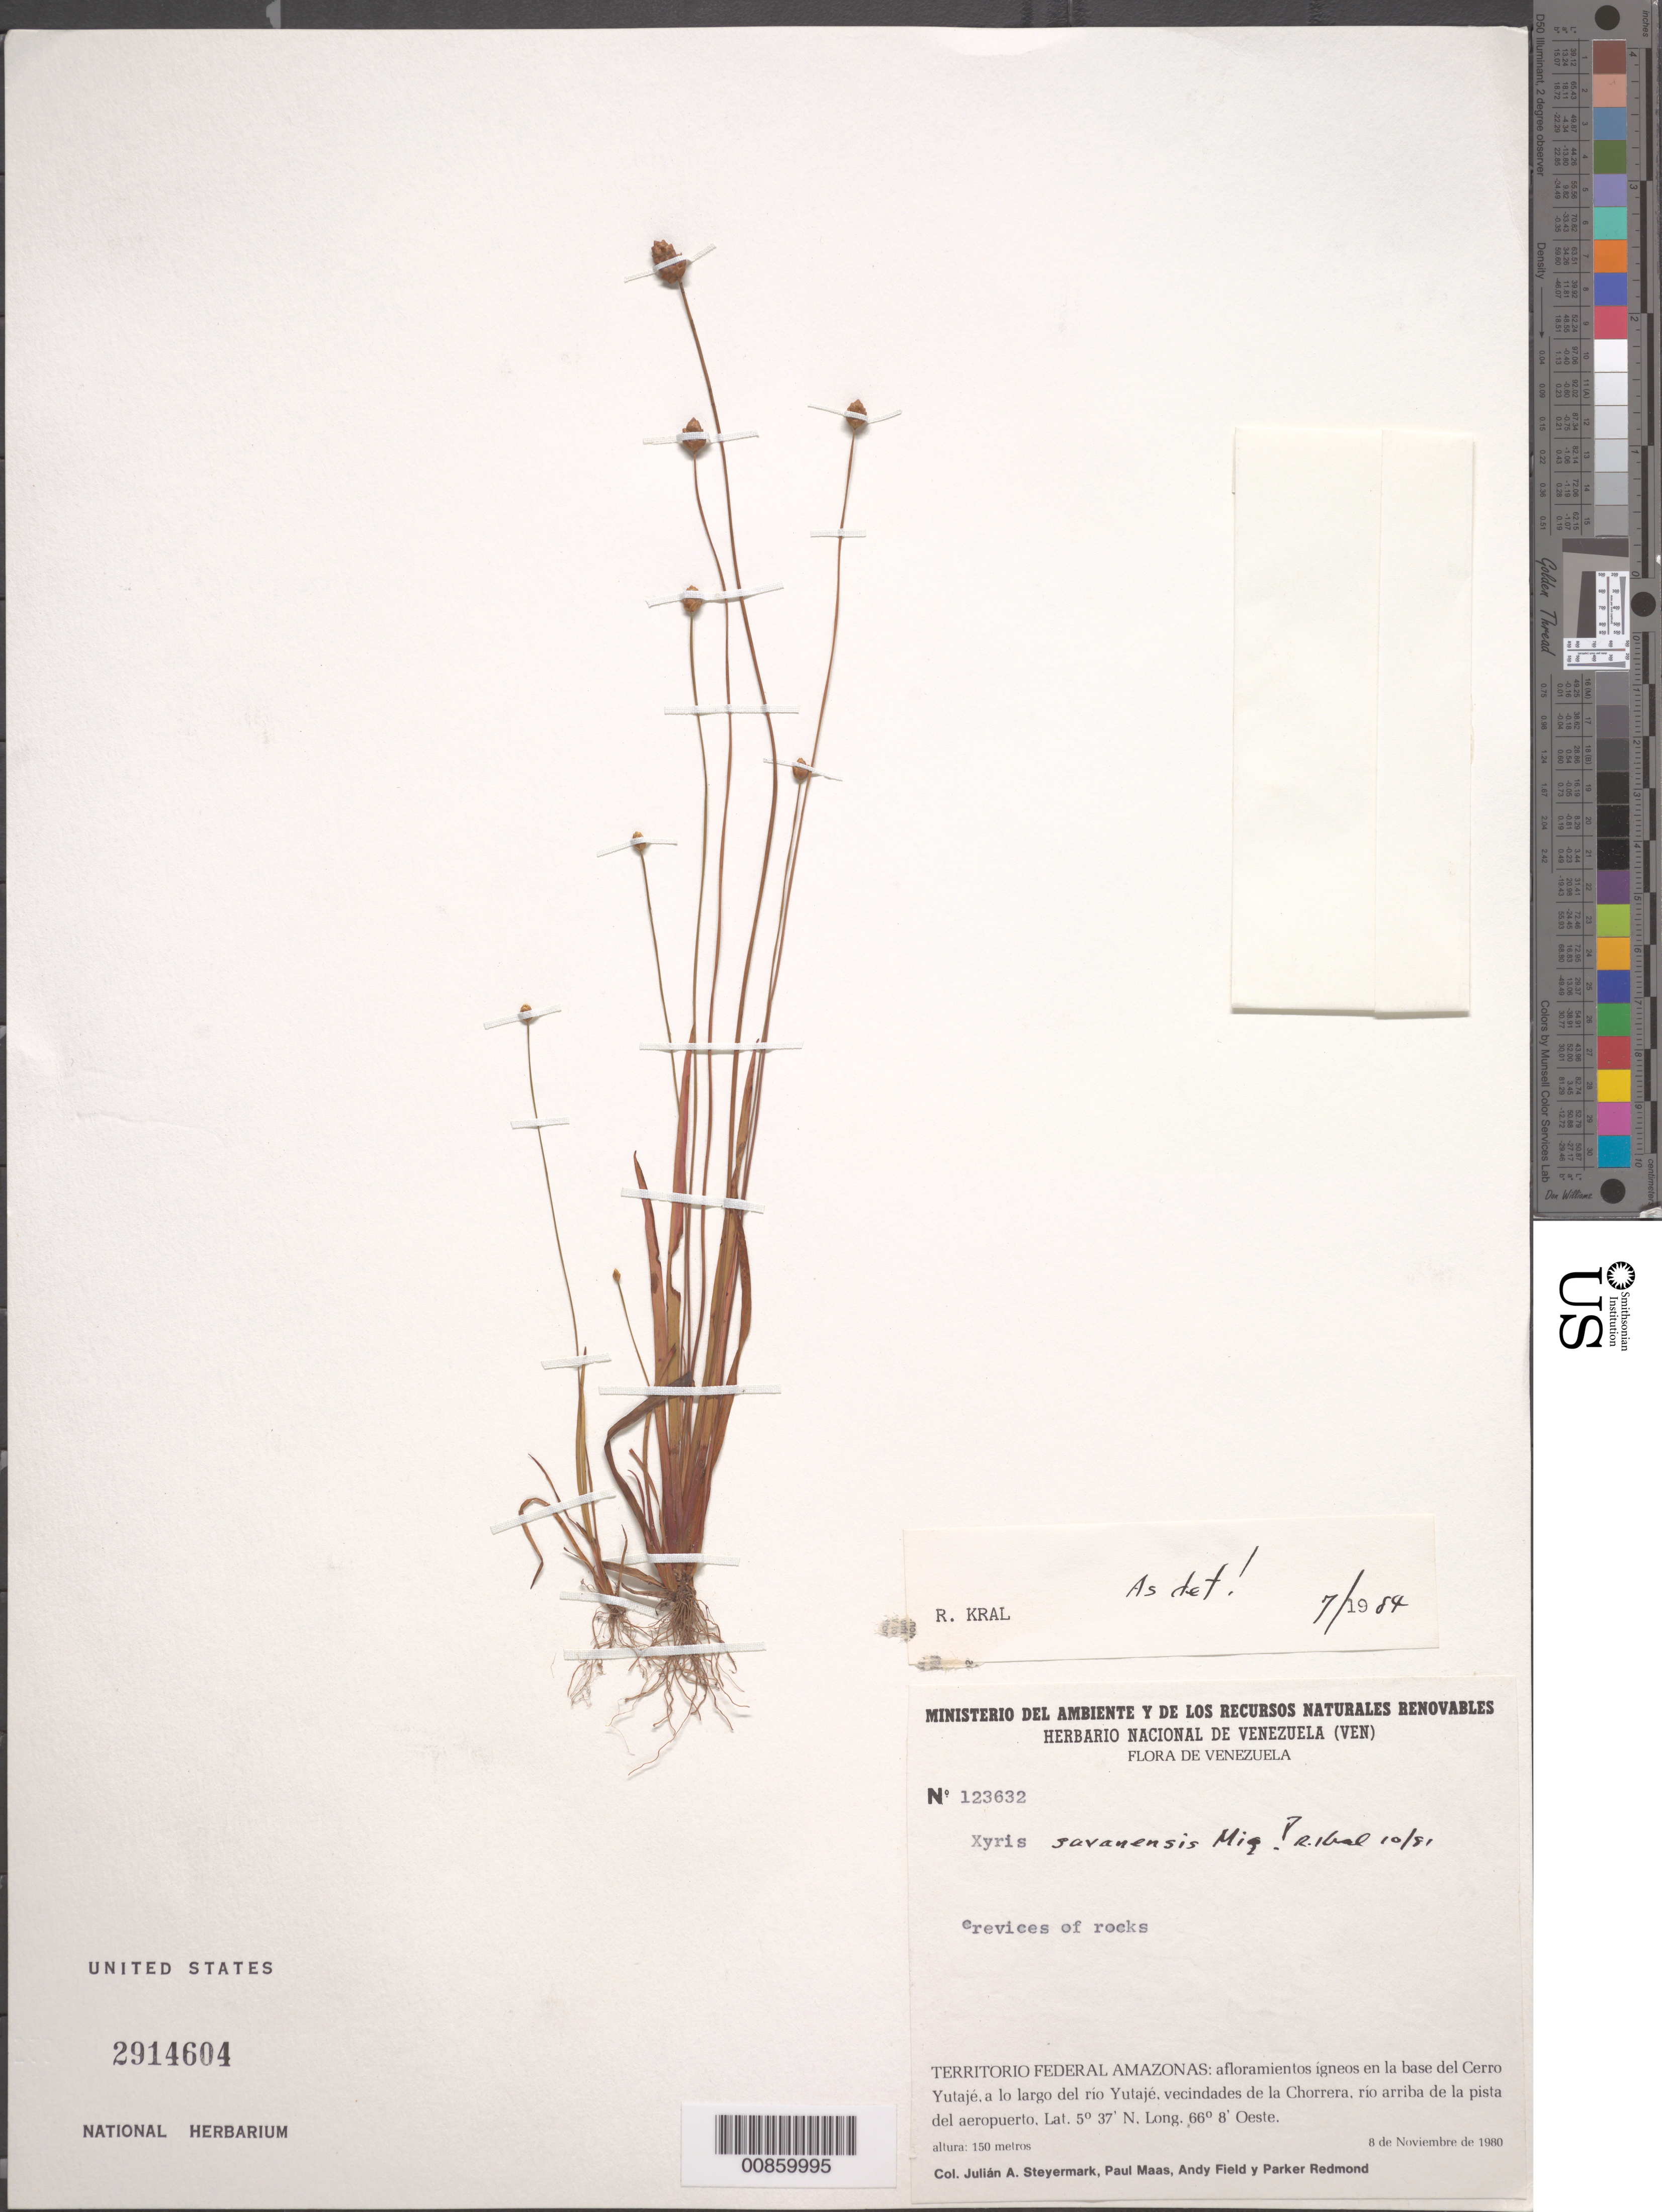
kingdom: Plantae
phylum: Tracheophyta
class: Liliopsida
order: Poales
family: Xyridaceae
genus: Xyris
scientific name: Xyris savanensis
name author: Miq.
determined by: Kral, Robert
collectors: J. Steyermark, P. Maas, A. Field & P. Redmond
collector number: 123632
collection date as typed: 8-Nov-80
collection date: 1980-11-08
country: Venezuela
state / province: Amazonas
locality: Cerro Yutajé, Río Yutajé, vecindades de la Chorrera; río arriba de la pista del aeropuerto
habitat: Afloramientos ígneos; crevices of rock outcrops.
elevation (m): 150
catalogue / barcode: US 2914604